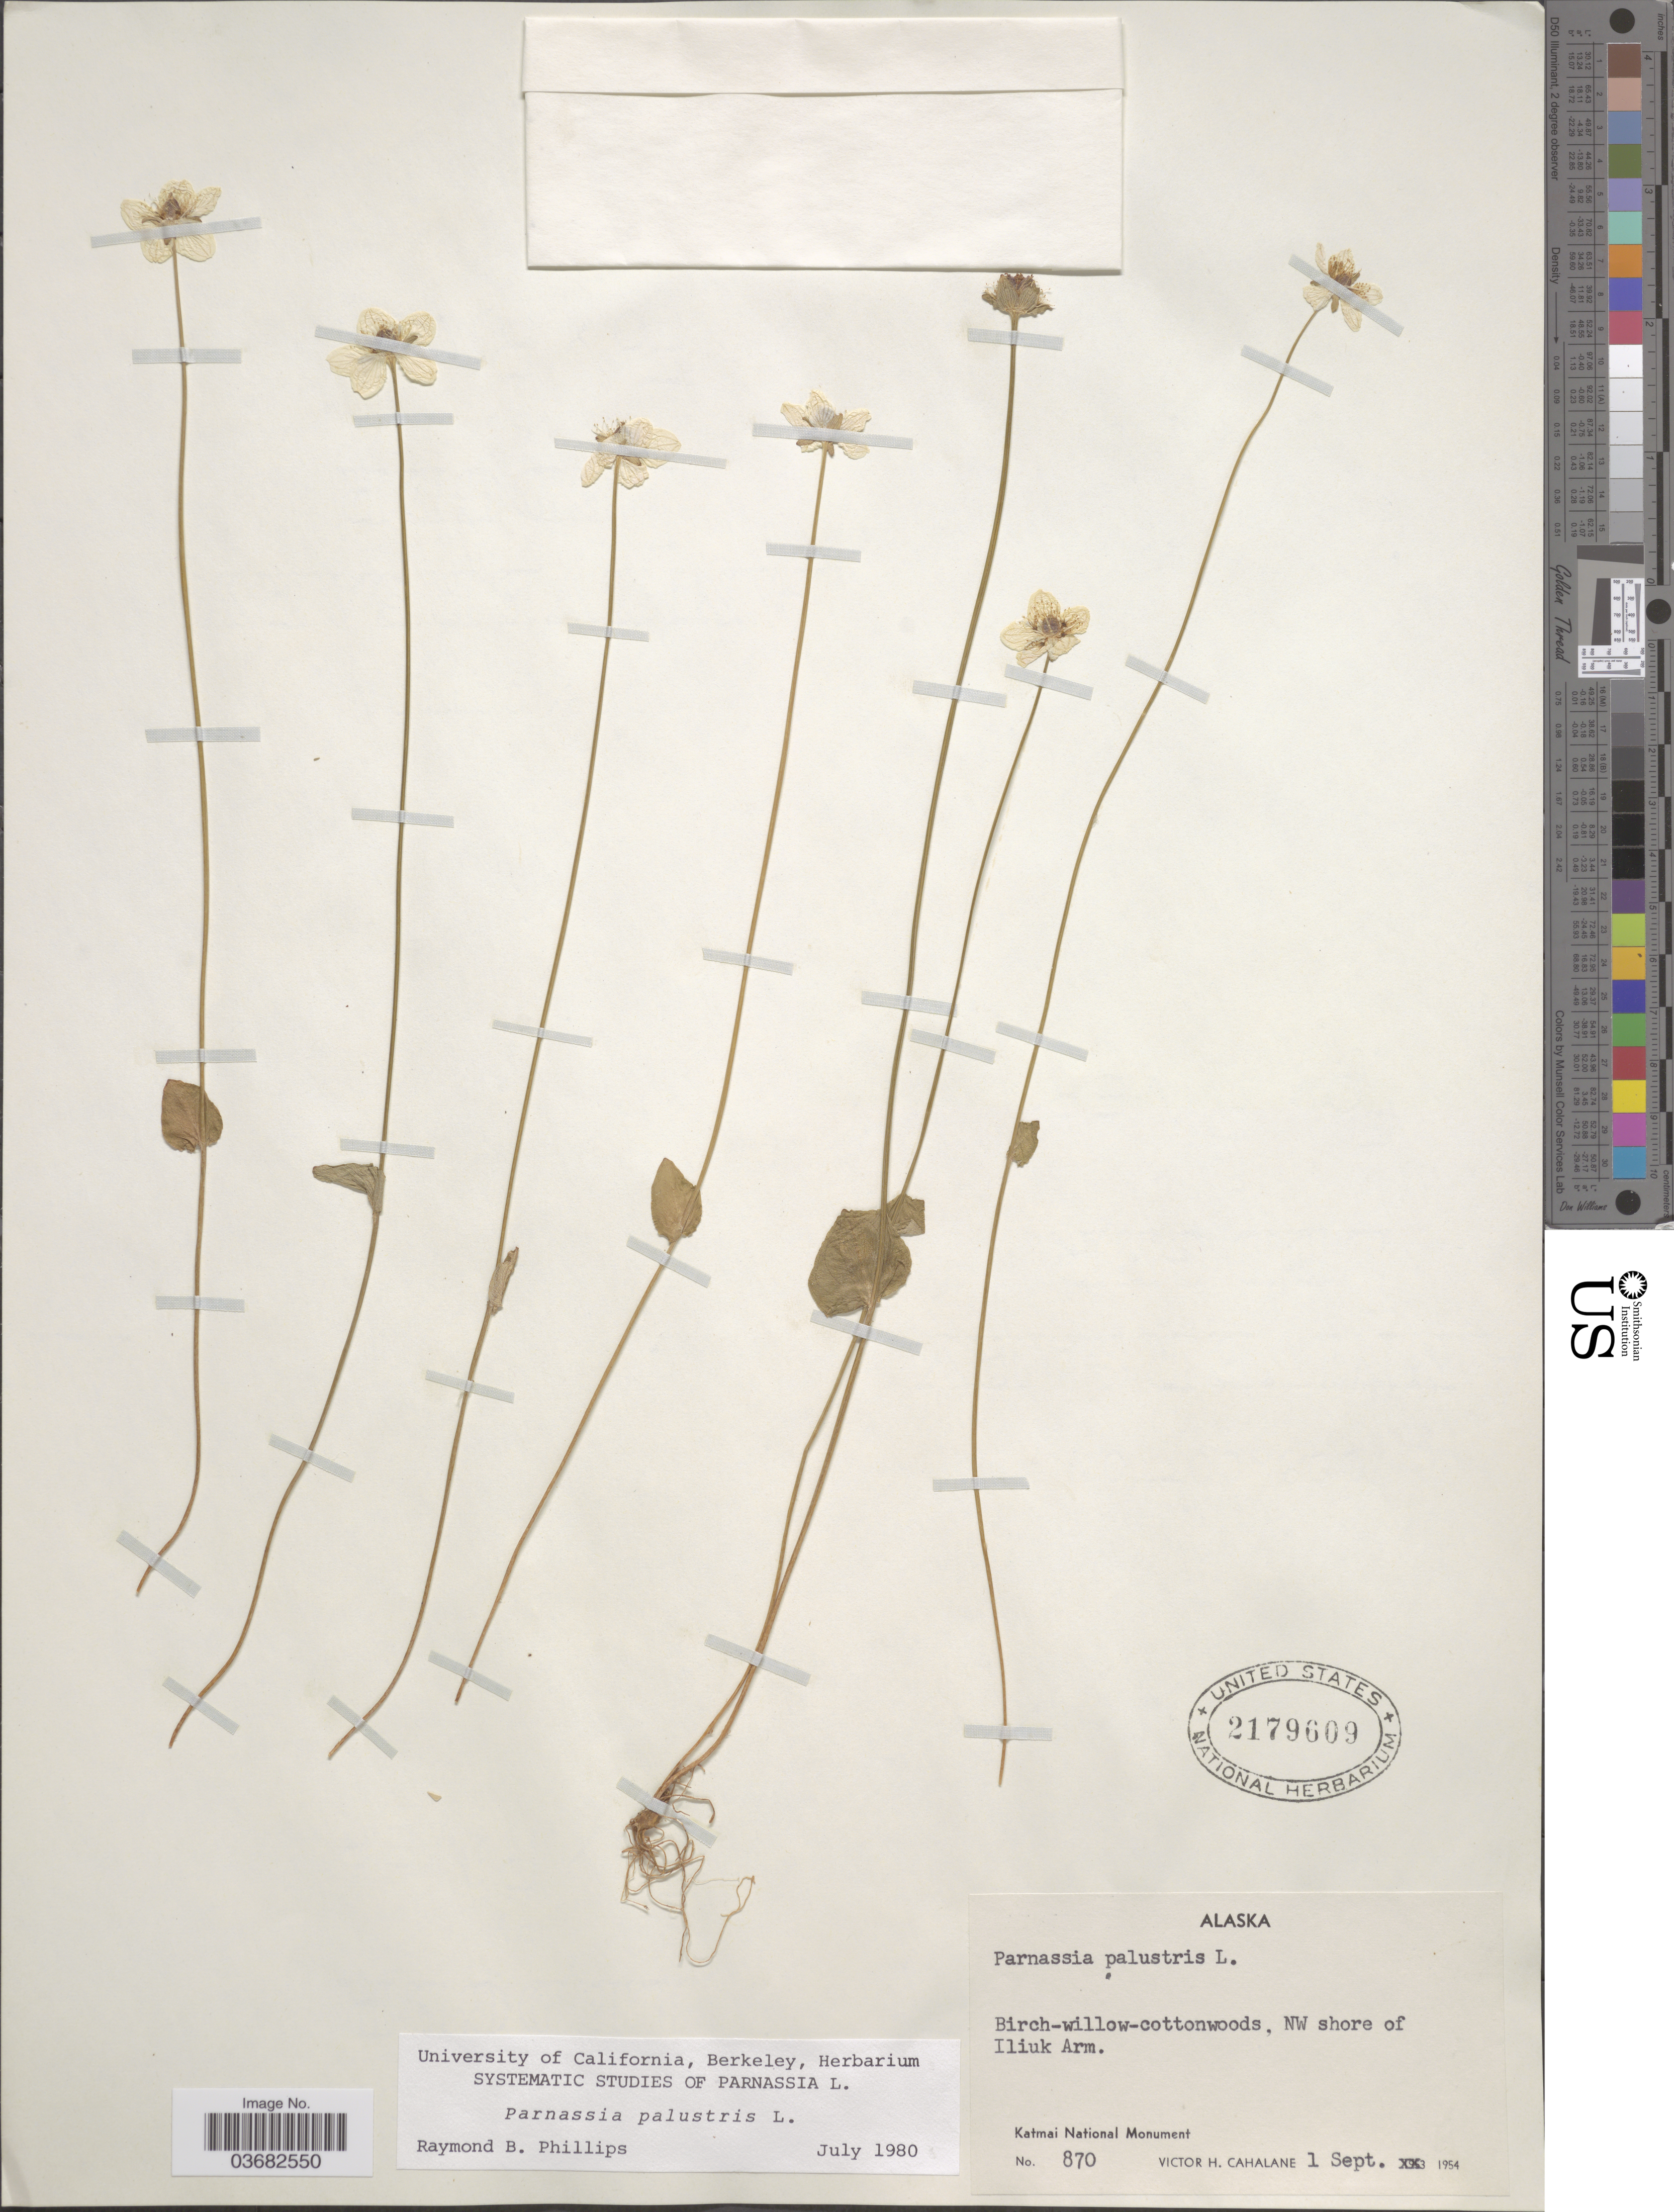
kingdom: Plantae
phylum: Tracheophyta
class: Magnoliopsida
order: Celastrales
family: Parnassiaceae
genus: Parnassia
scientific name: Parnassia palustris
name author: L.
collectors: V. Cahalane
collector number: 870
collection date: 1954-09-01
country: United States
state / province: Alaska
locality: Birch-willow-cottonwoods, NW shore of Iliuk Arm. Katmai National Monument.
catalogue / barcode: US 2179609